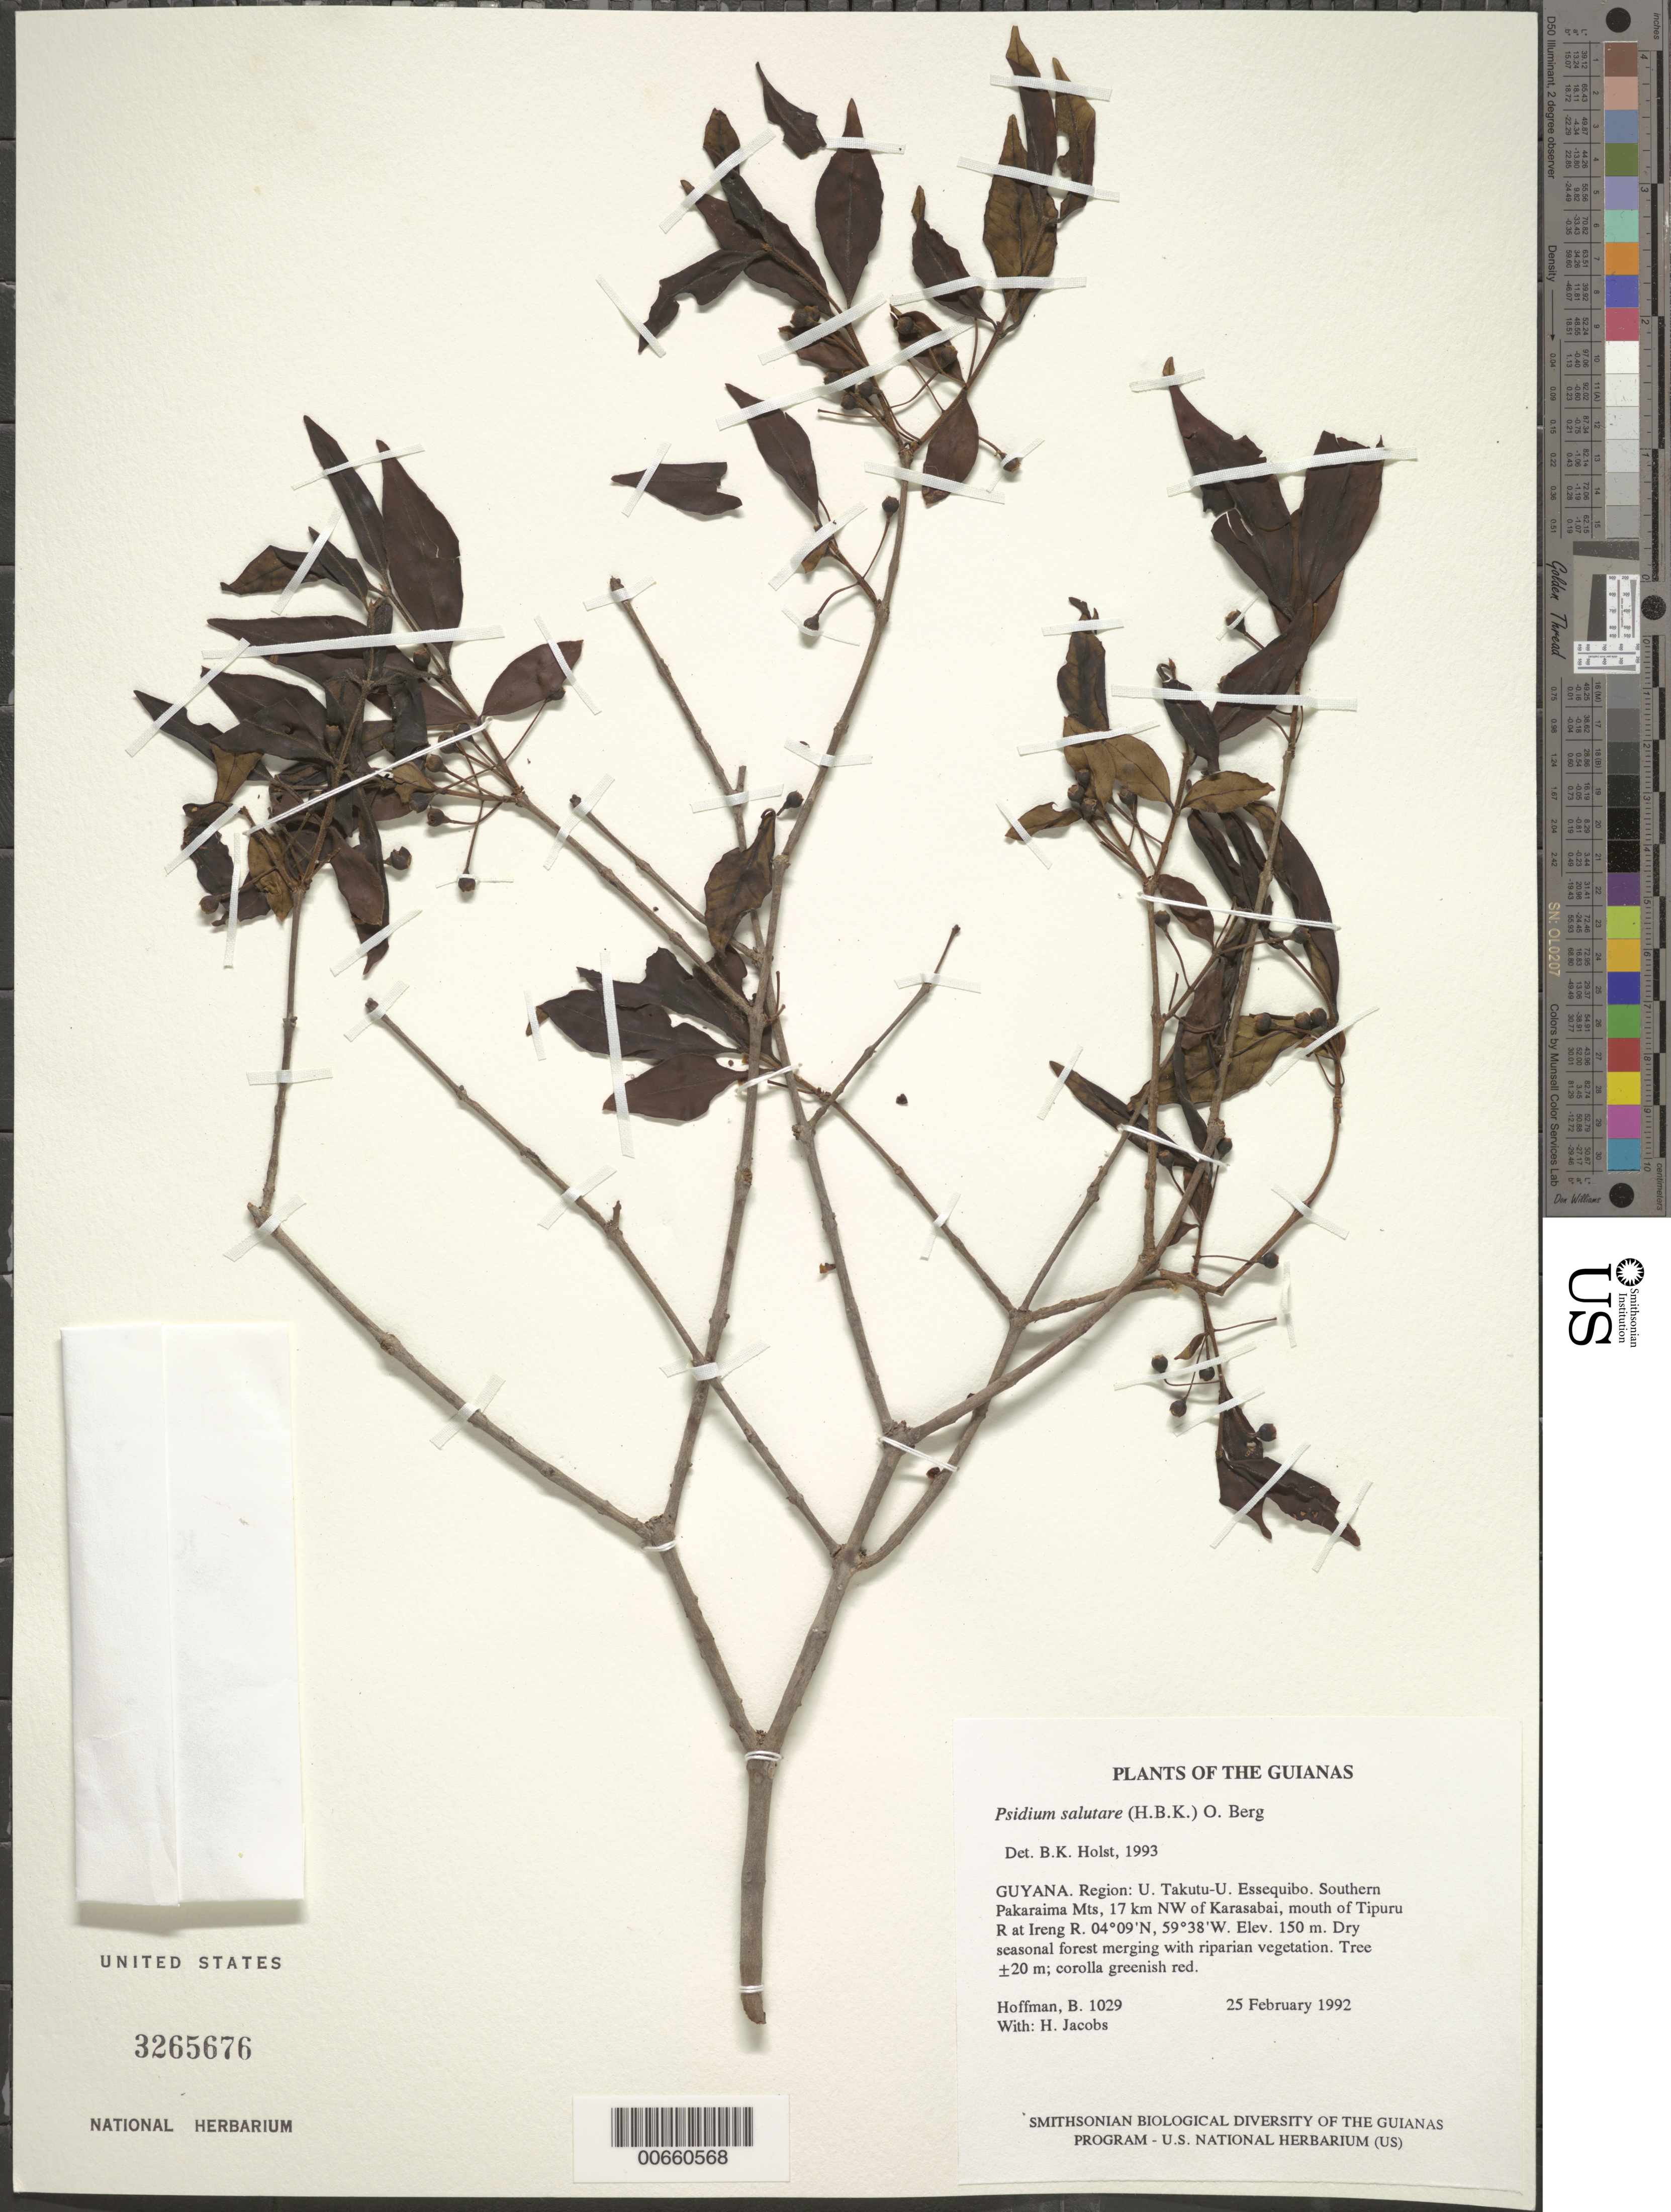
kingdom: Plantae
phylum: Tracheophyta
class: Magnoliopsida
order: Myrtales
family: Myrtaceae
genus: Psidium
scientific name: Psidium salutare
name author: (Kunth) O. Berg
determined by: Holst, Bruce K.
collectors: B. Hoffman & H. Jacobs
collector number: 1029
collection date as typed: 25 February 1992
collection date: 1992-02-25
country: Guyana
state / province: U. Takutu-U. Essequibo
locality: Southern Pakaraima Mts, 17 km NW of Karasabai, mouth of Tipuru River at Ireng River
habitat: Dry seasonal forest merging with riparian vegetation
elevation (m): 150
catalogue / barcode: US 3265676